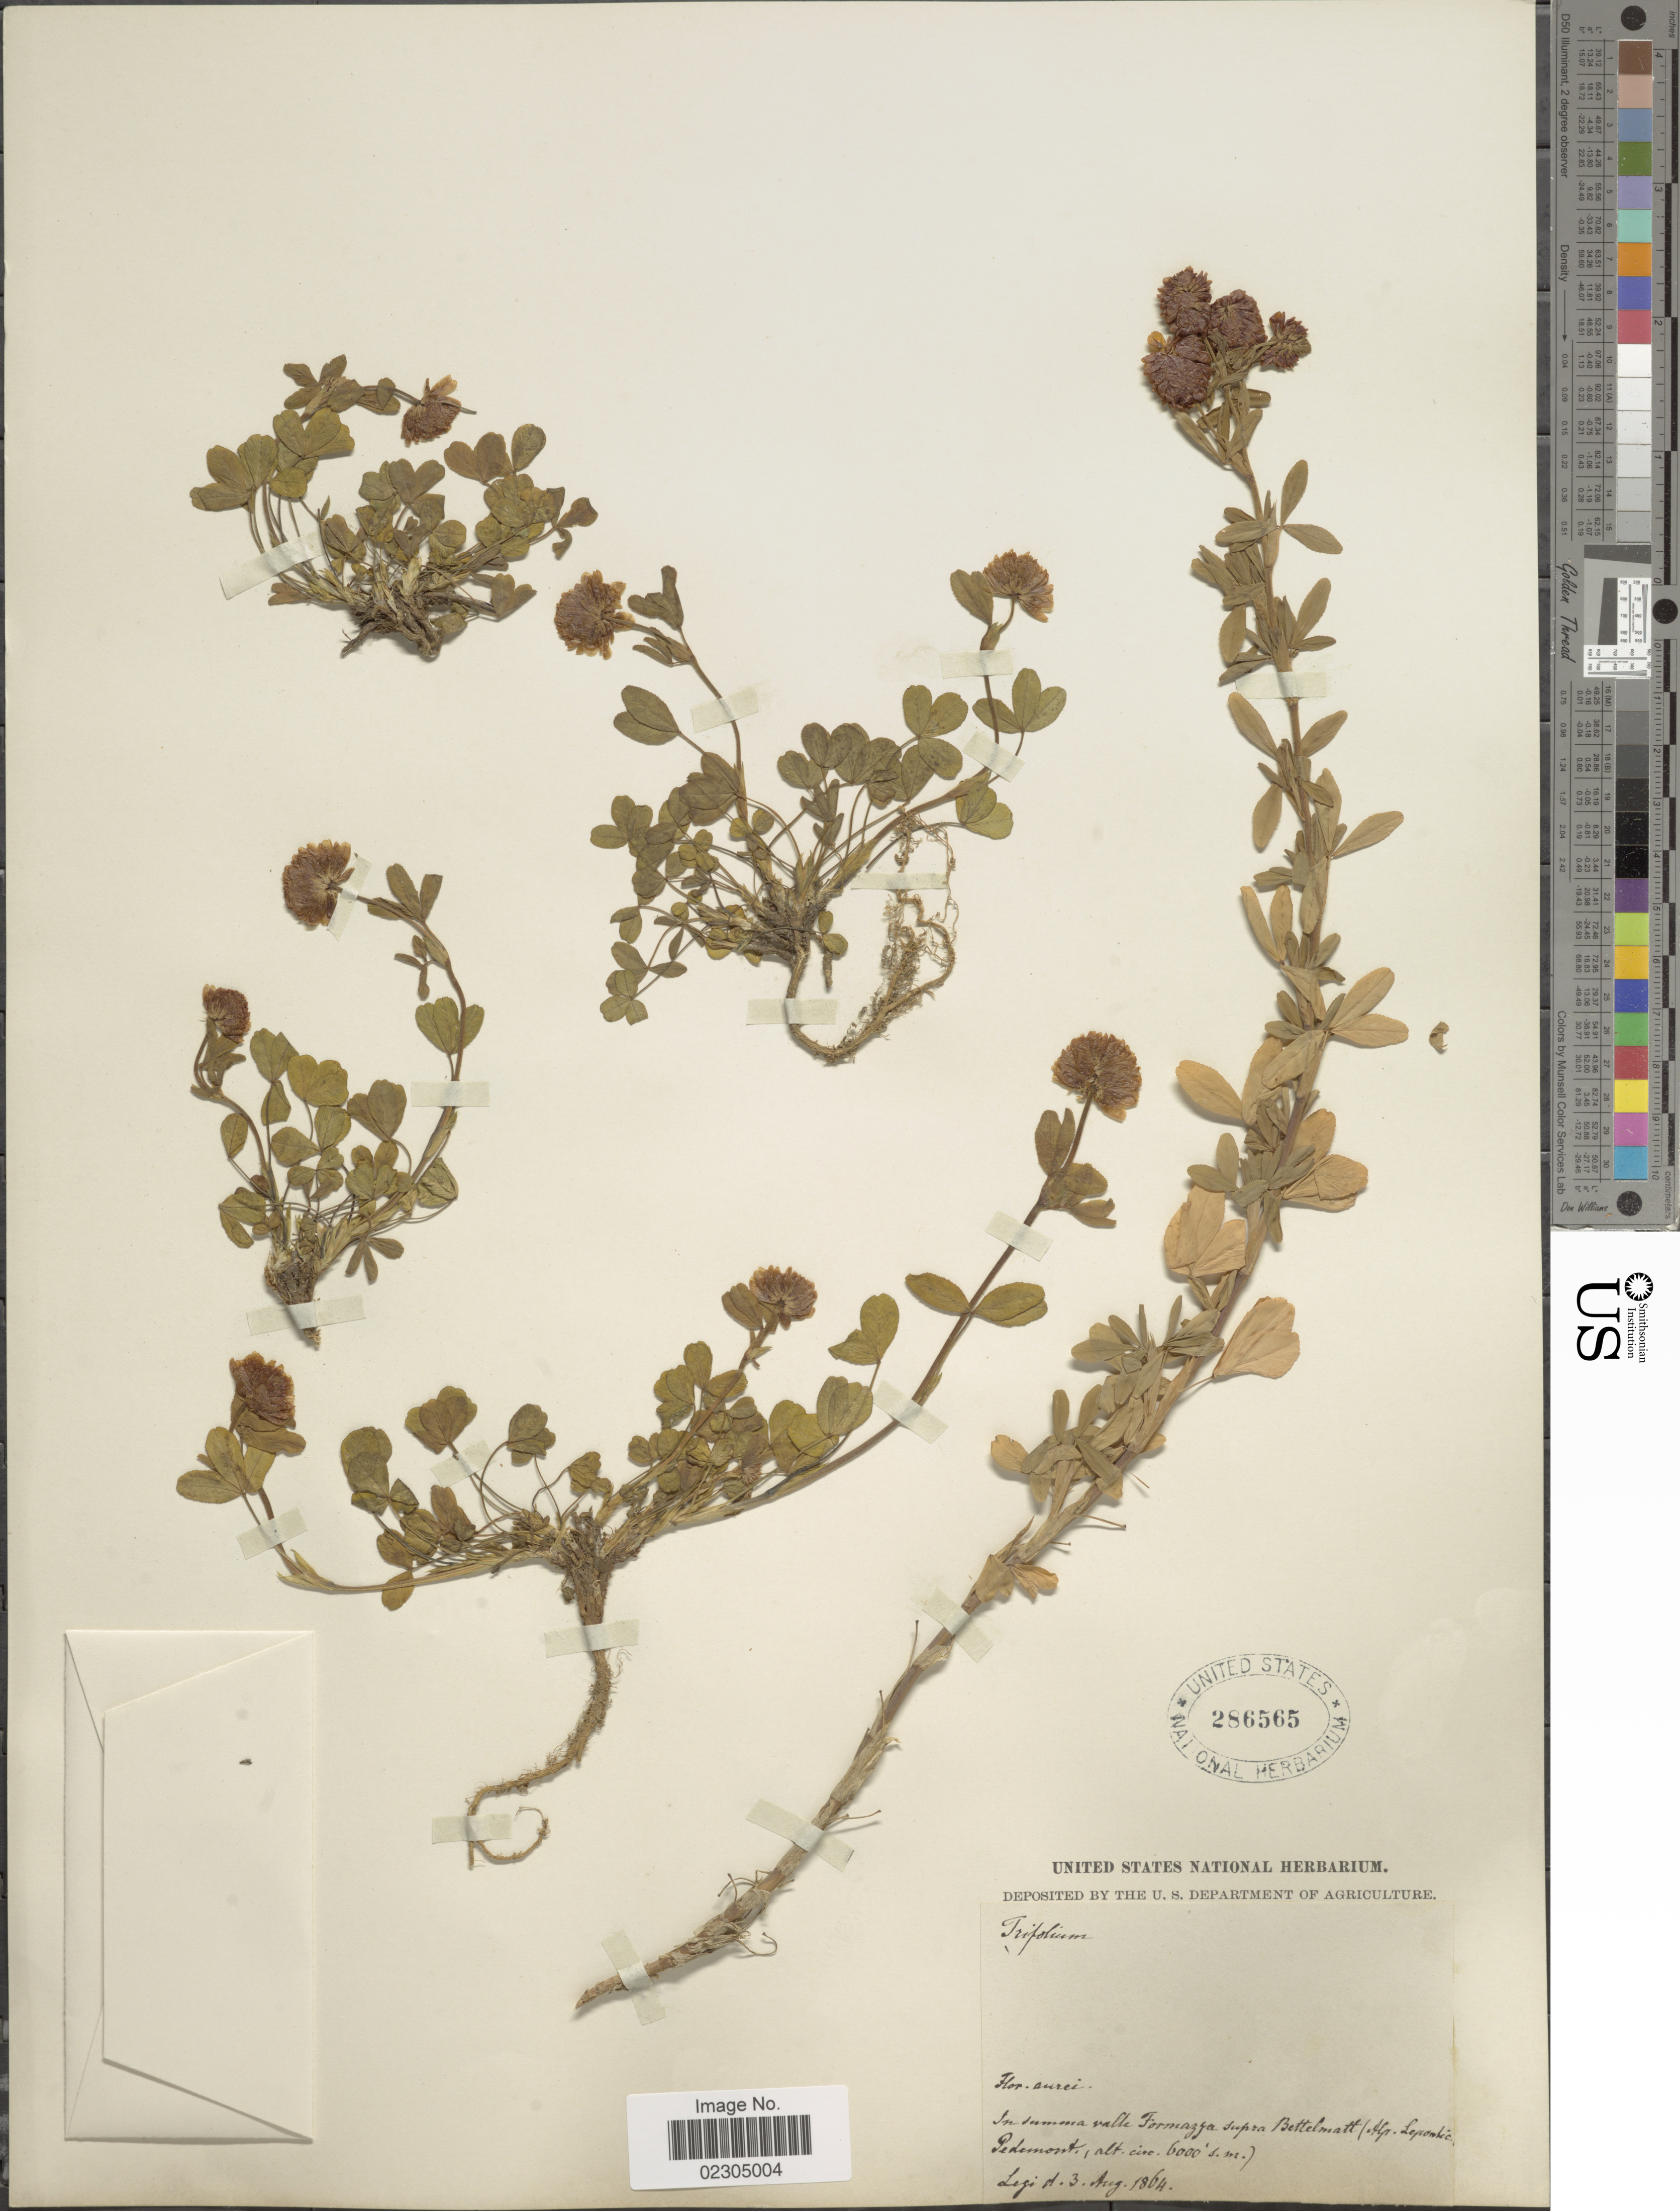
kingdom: Plantae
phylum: Tracheophyta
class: Magnoliopsida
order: Fabales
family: Fabaceae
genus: Trifolium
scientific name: Trifolium sp.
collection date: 1864-08-03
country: France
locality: Sucri. In summa valle Formazza supra Bettelmatt ( Alp. Lepromtic, Pedemont.) [interpreted]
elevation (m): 1829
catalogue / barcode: US 286565